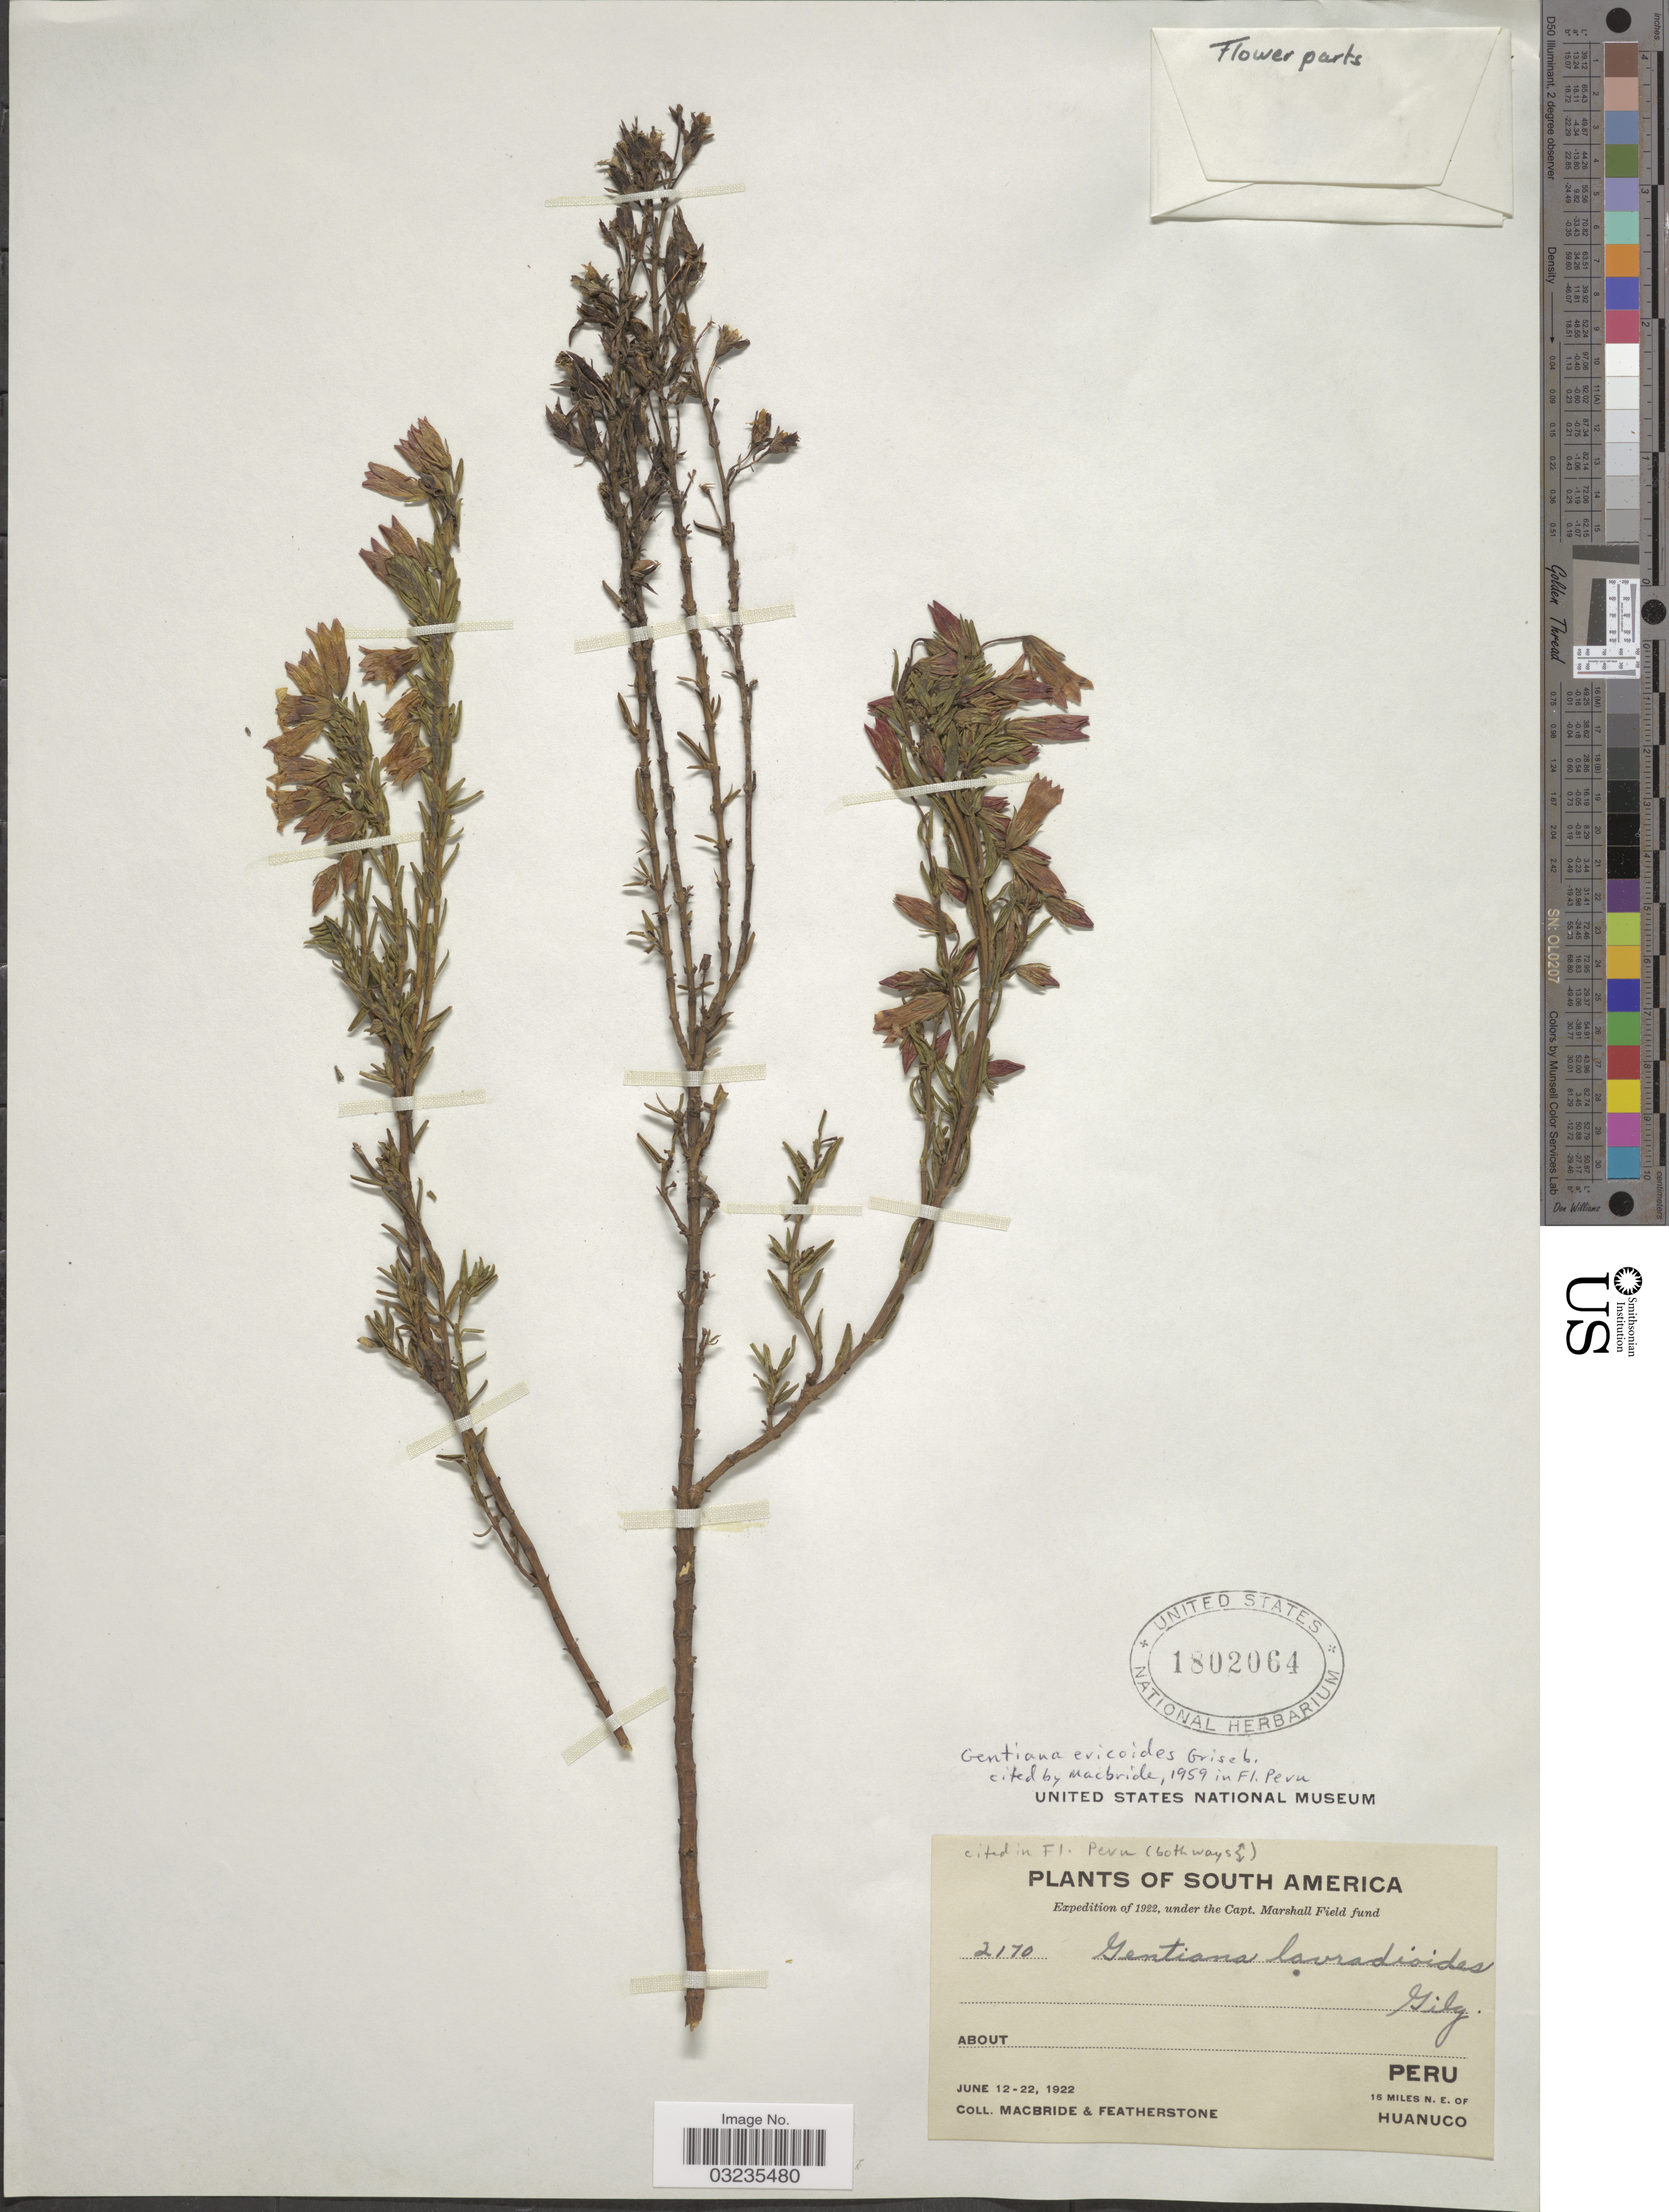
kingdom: Plantae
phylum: Tracheophyta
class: Magnoliopsida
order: Gentianales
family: Gentianaceae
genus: Gentiana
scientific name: Gentiana ericoides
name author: Griseb.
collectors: Macbride, -- & -. Featherstone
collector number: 2170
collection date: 1922-06-12/1922-06-22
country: Peru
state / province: Huánuco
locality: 15 miles NE of Huanuco.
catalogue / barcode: US 1802064